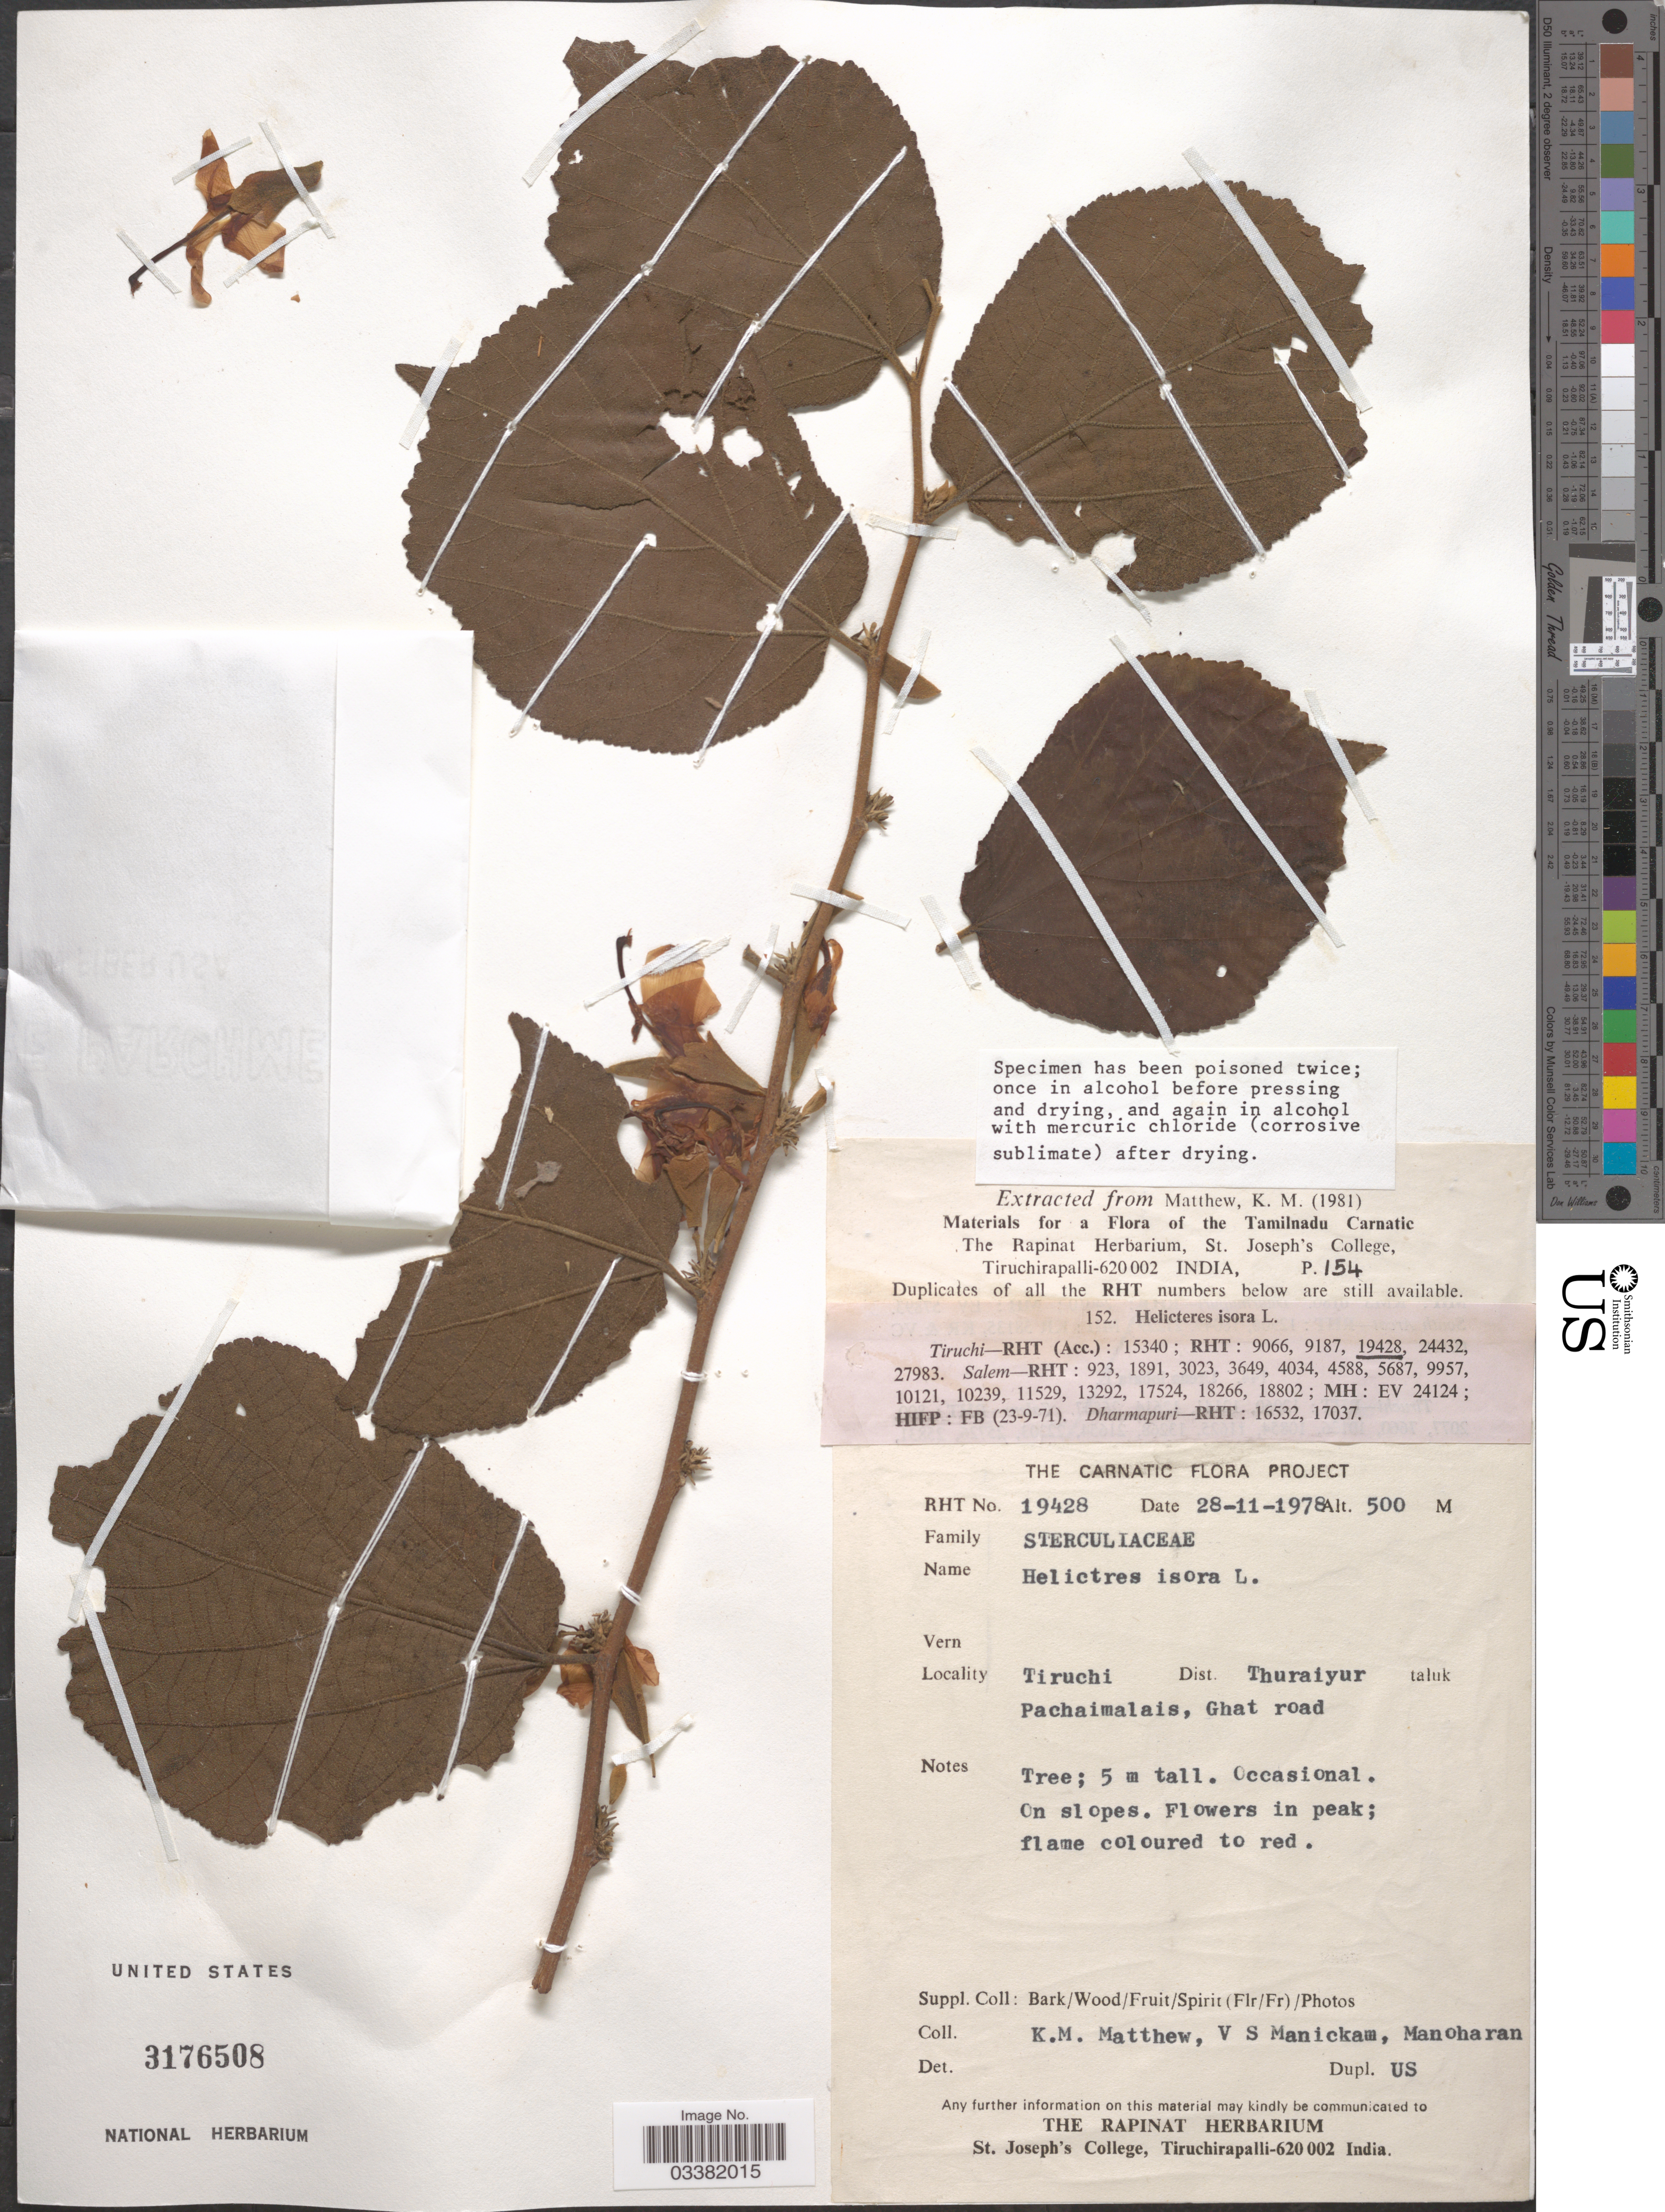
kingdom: Plantae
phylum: Tracheophyta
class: Magnoliopsida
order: Malvales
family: Malvaceae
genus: Helicteres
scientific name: Helicteres isora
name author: L.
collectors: K. M. Matthew, V. Manickam & Manoharan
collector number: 19428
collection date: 1978-11-28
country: India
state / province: Tamil Nadu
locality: Tiruchi. Dist. Thuraiyur taluk Pachaimalais, Ghat road.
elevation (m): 500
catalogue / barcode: US 3176508